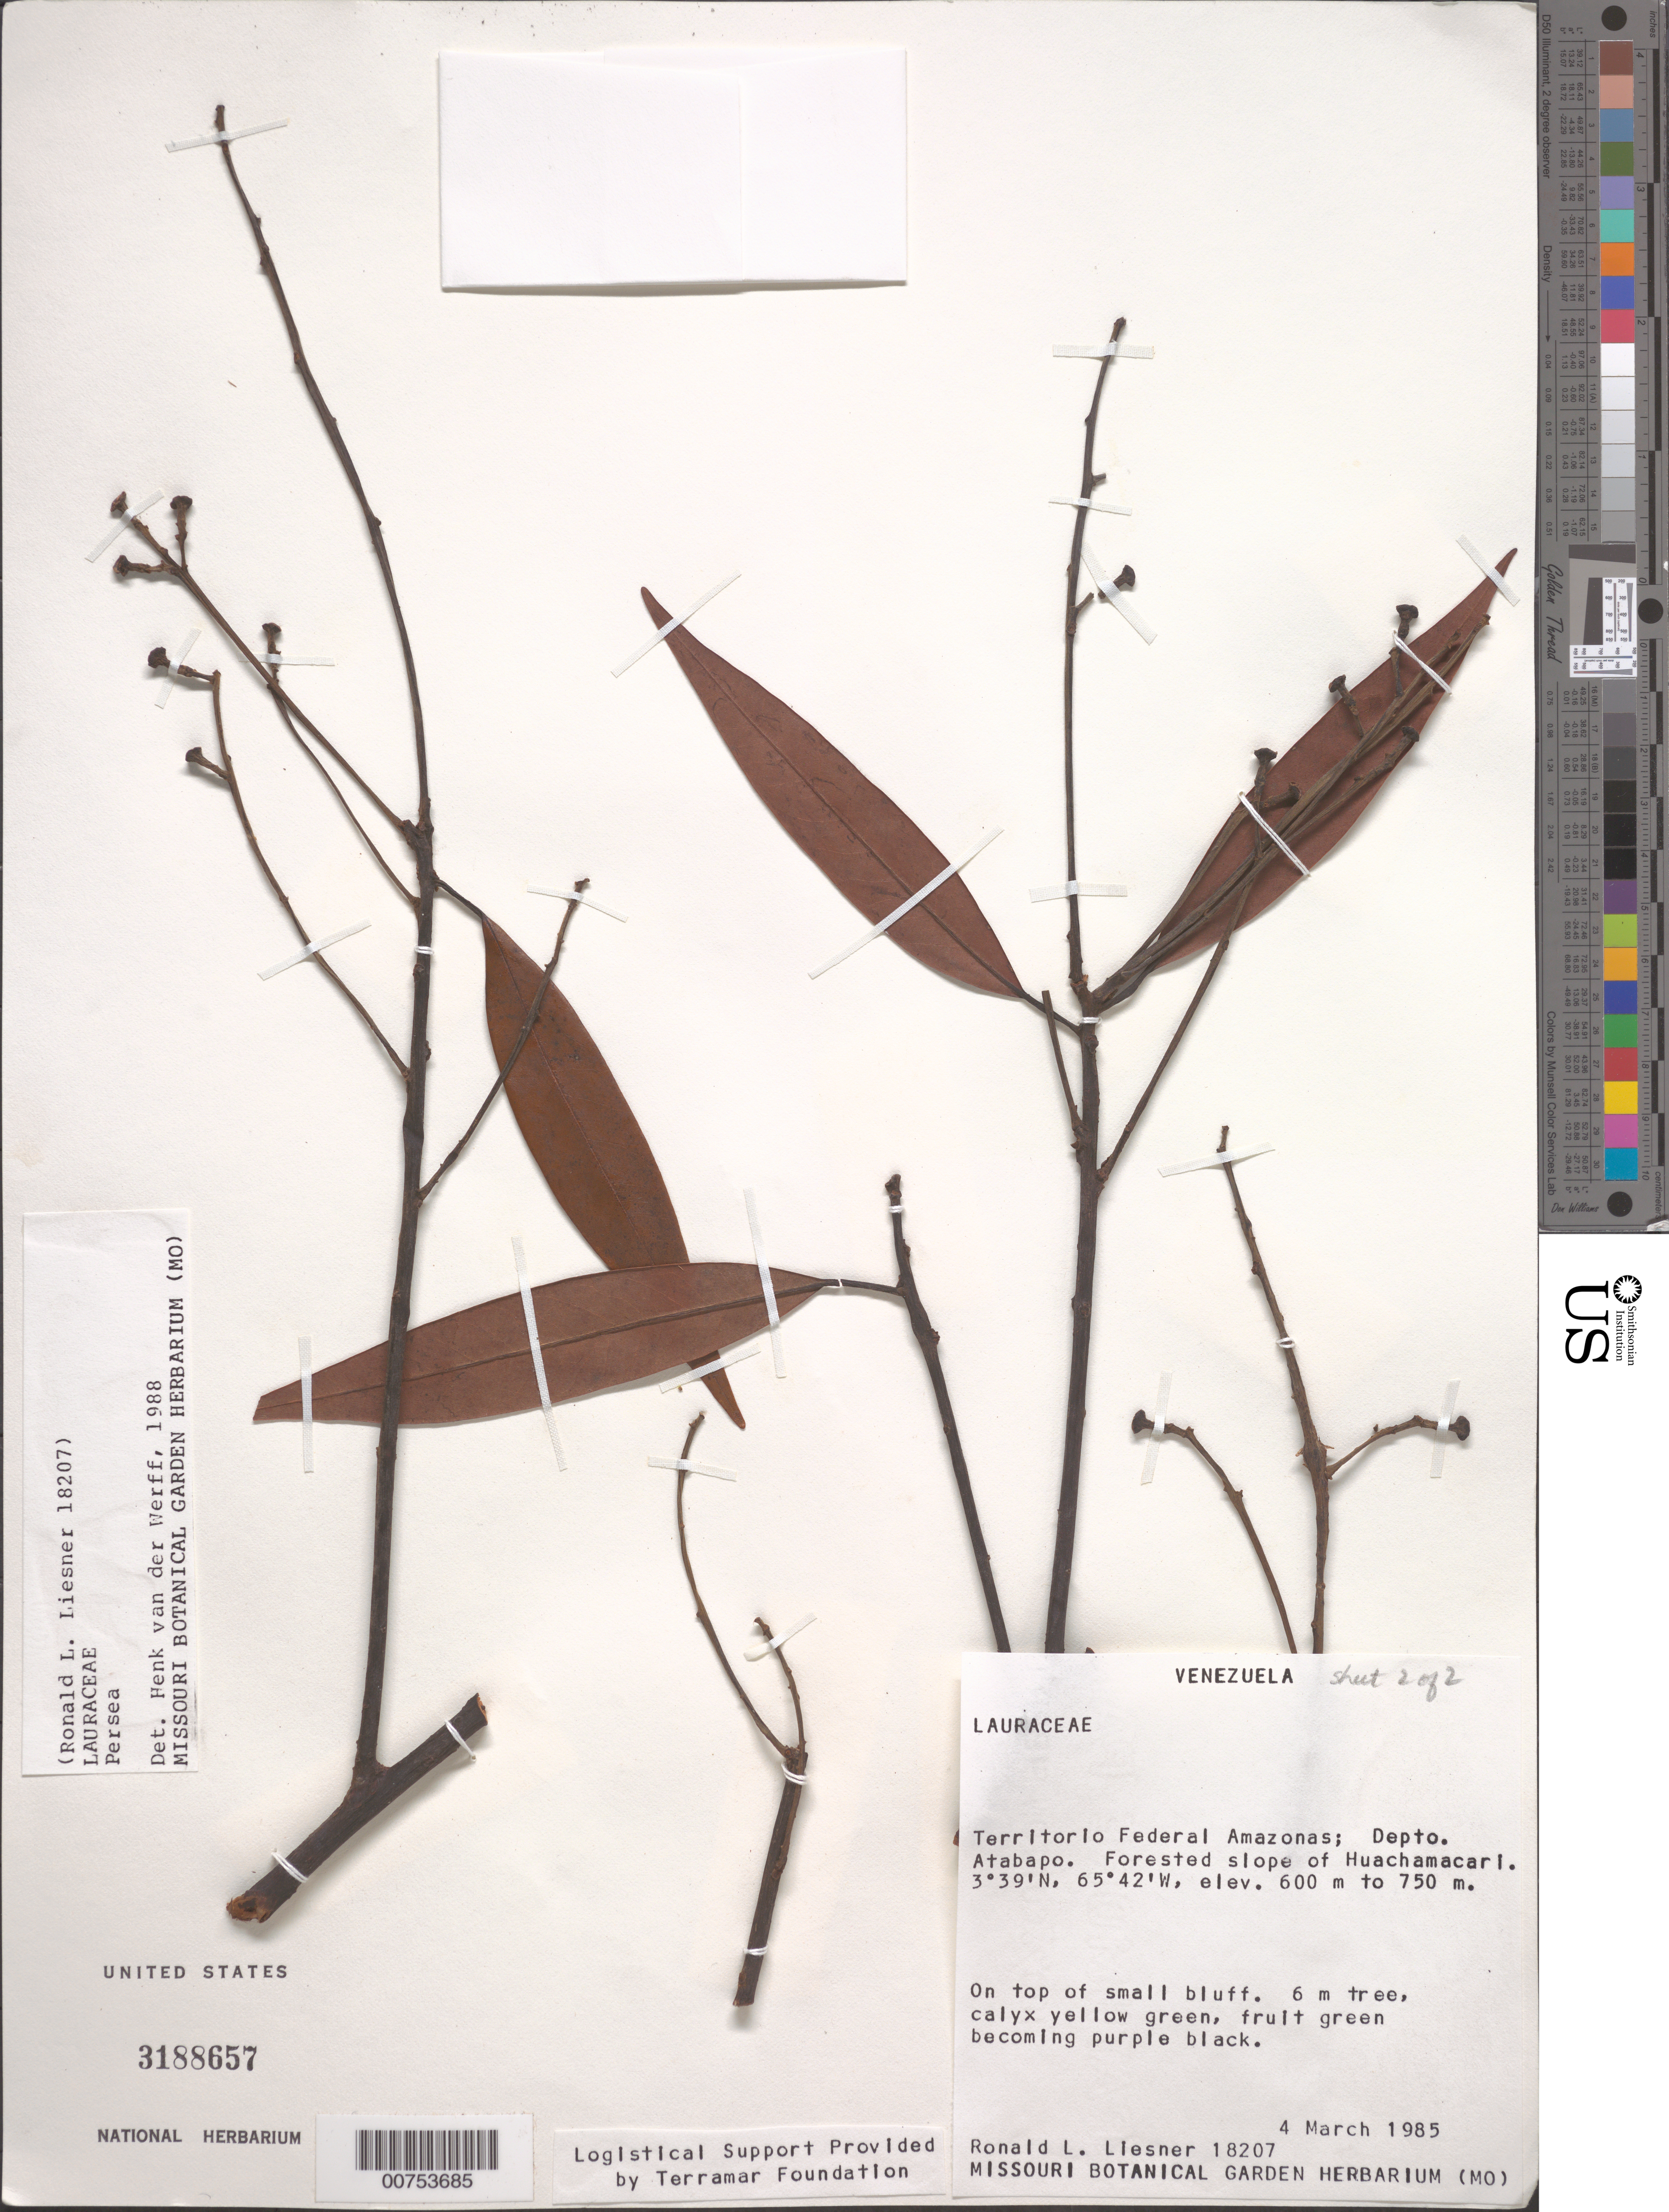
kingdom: Plantae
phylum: Tracheophyta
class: Magnoliopsida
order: Laurales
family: Lauraceae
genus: Persea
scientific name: Persea sp.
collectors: R. L. Liesner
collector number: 18207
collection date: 1985-03-04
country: Venezuela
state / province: Amazonas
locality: Territorio Federal Amazonas; Depto. Atabapo. Forested slope of Huachamacari.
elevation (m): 600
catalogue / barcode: US 3188657